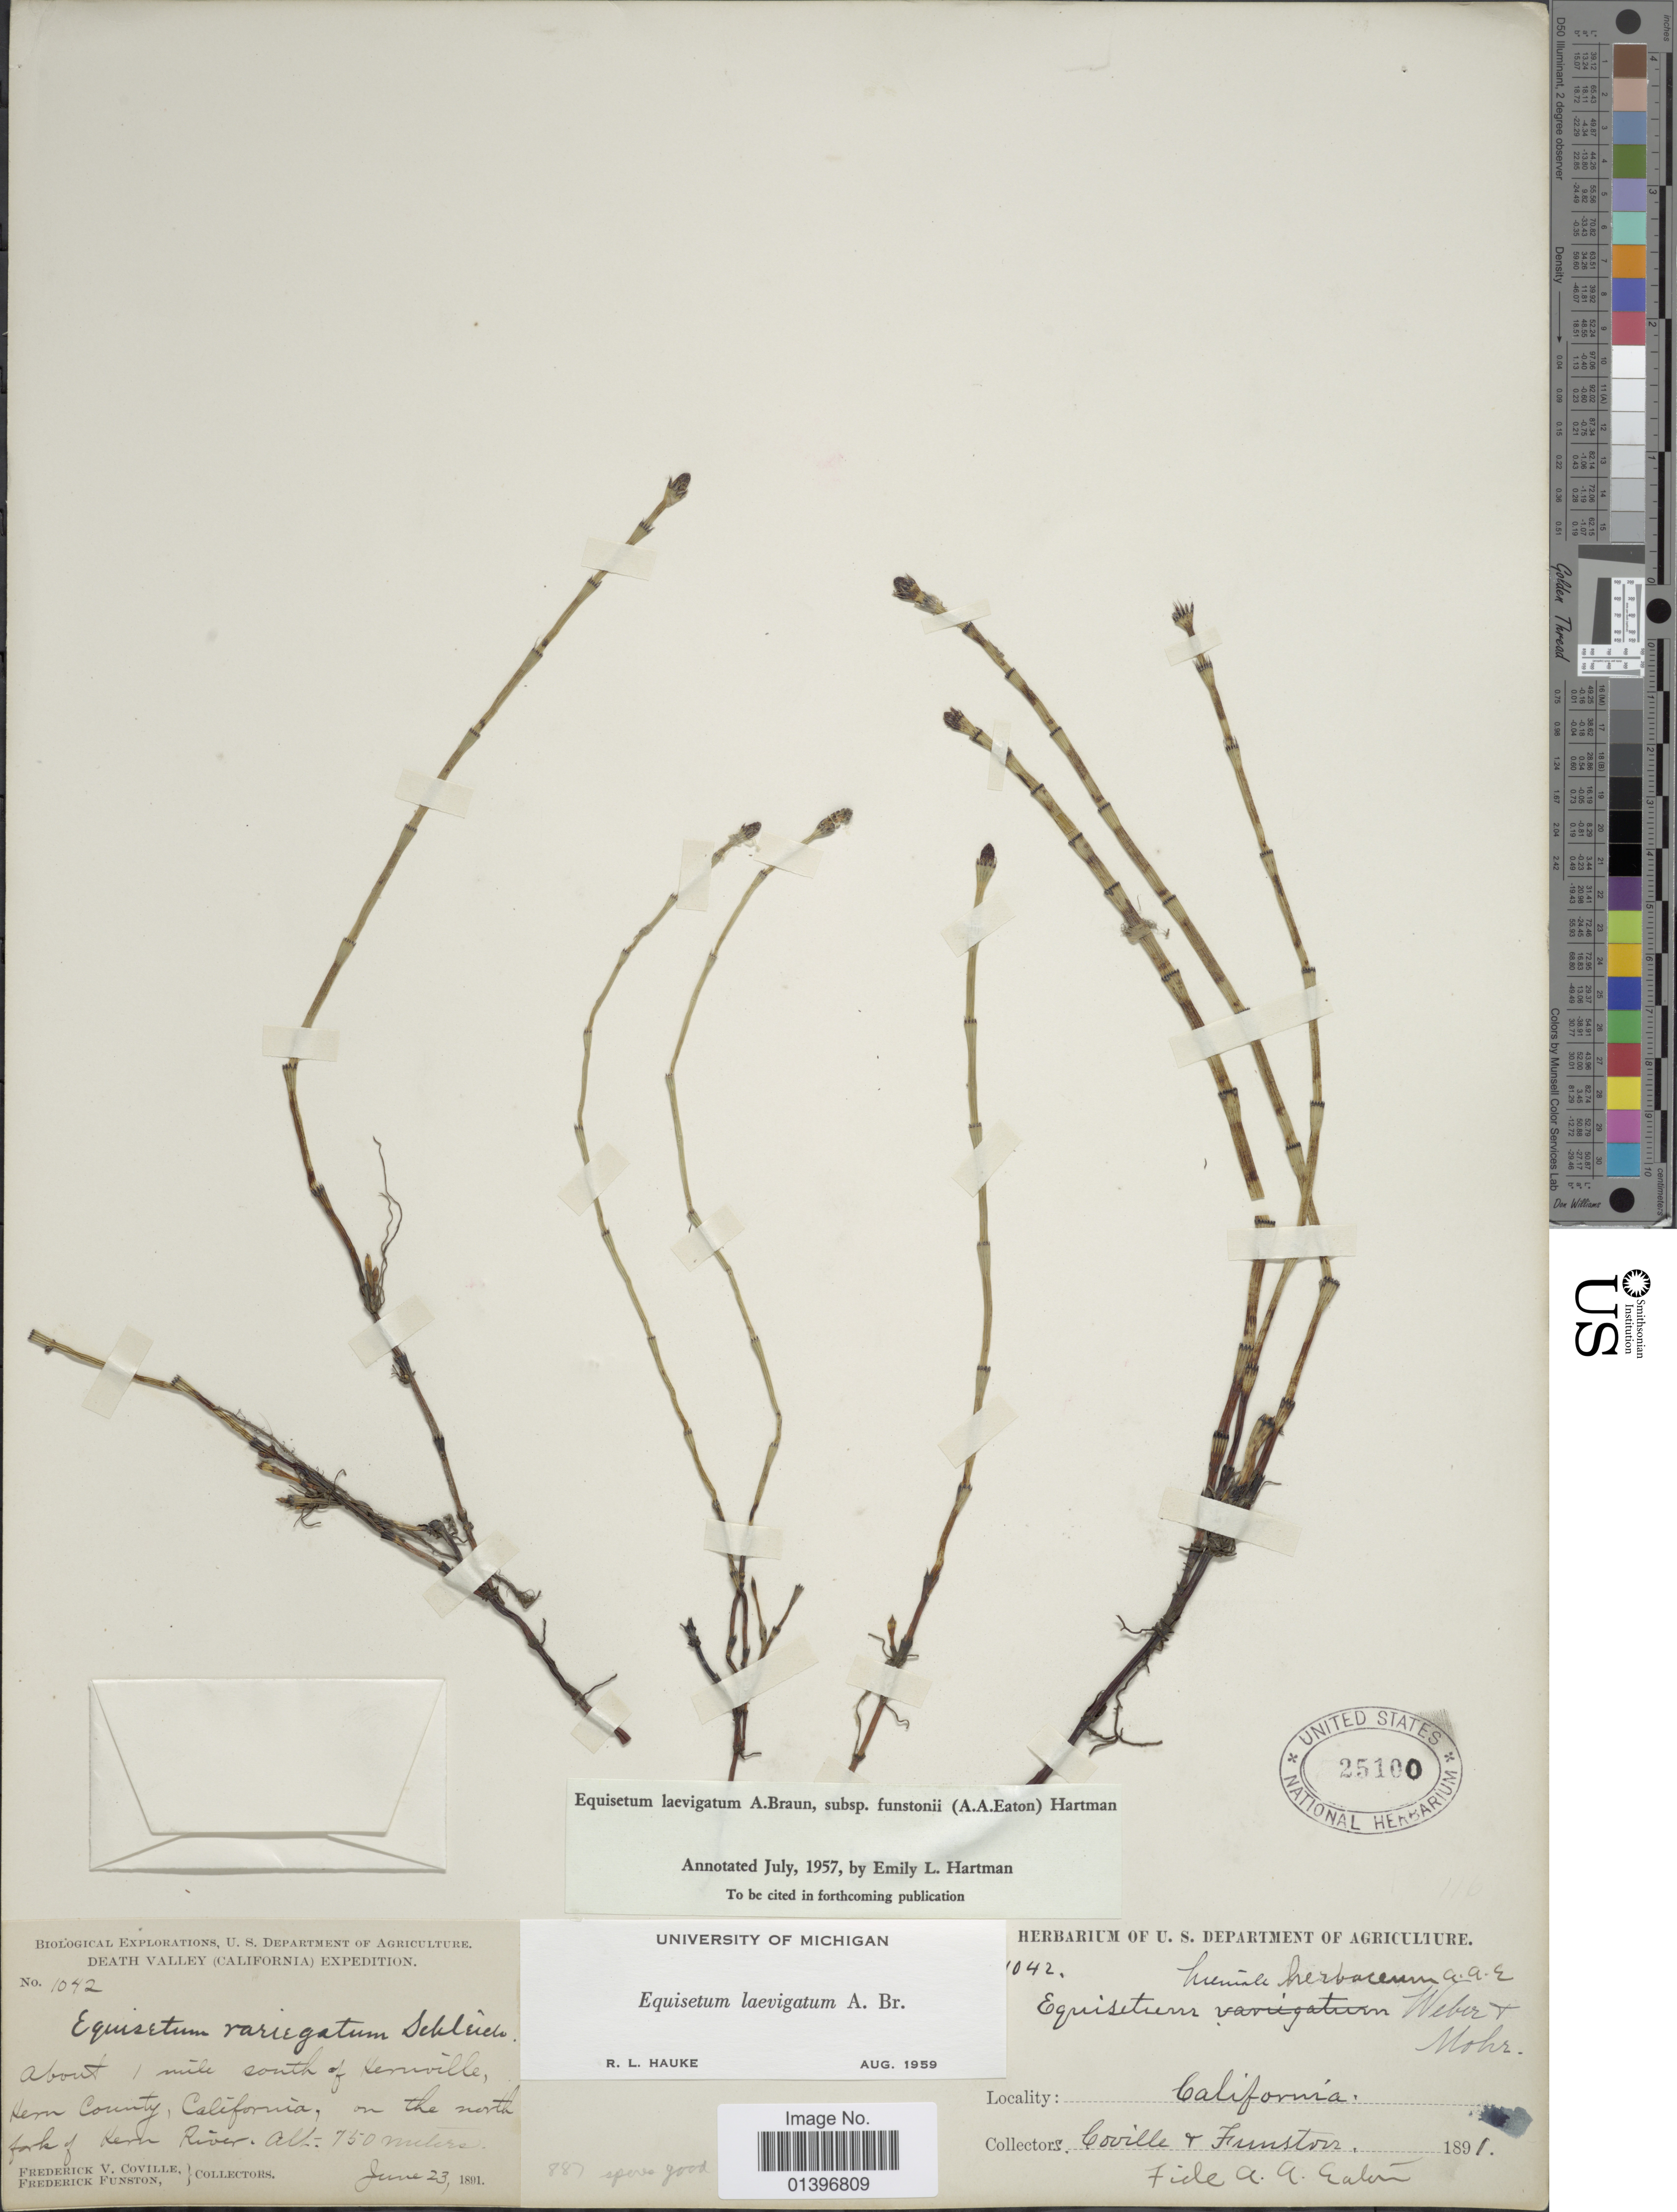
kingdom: Plantae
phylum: Tracheophyta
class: Polypodiopsida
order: Equisetales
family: Equisetaceae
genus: Equisetum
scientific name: Equisetum laevigatum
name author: A. Braun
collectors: F. V. Coville & F. Funston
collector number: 1042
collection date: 1891-06-23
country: United States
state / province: California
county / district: Kern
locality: Death Valley. About 1 mile south of Kernville, Kern County, on the north fork of Kern River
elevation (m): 750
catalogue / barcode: US 25100